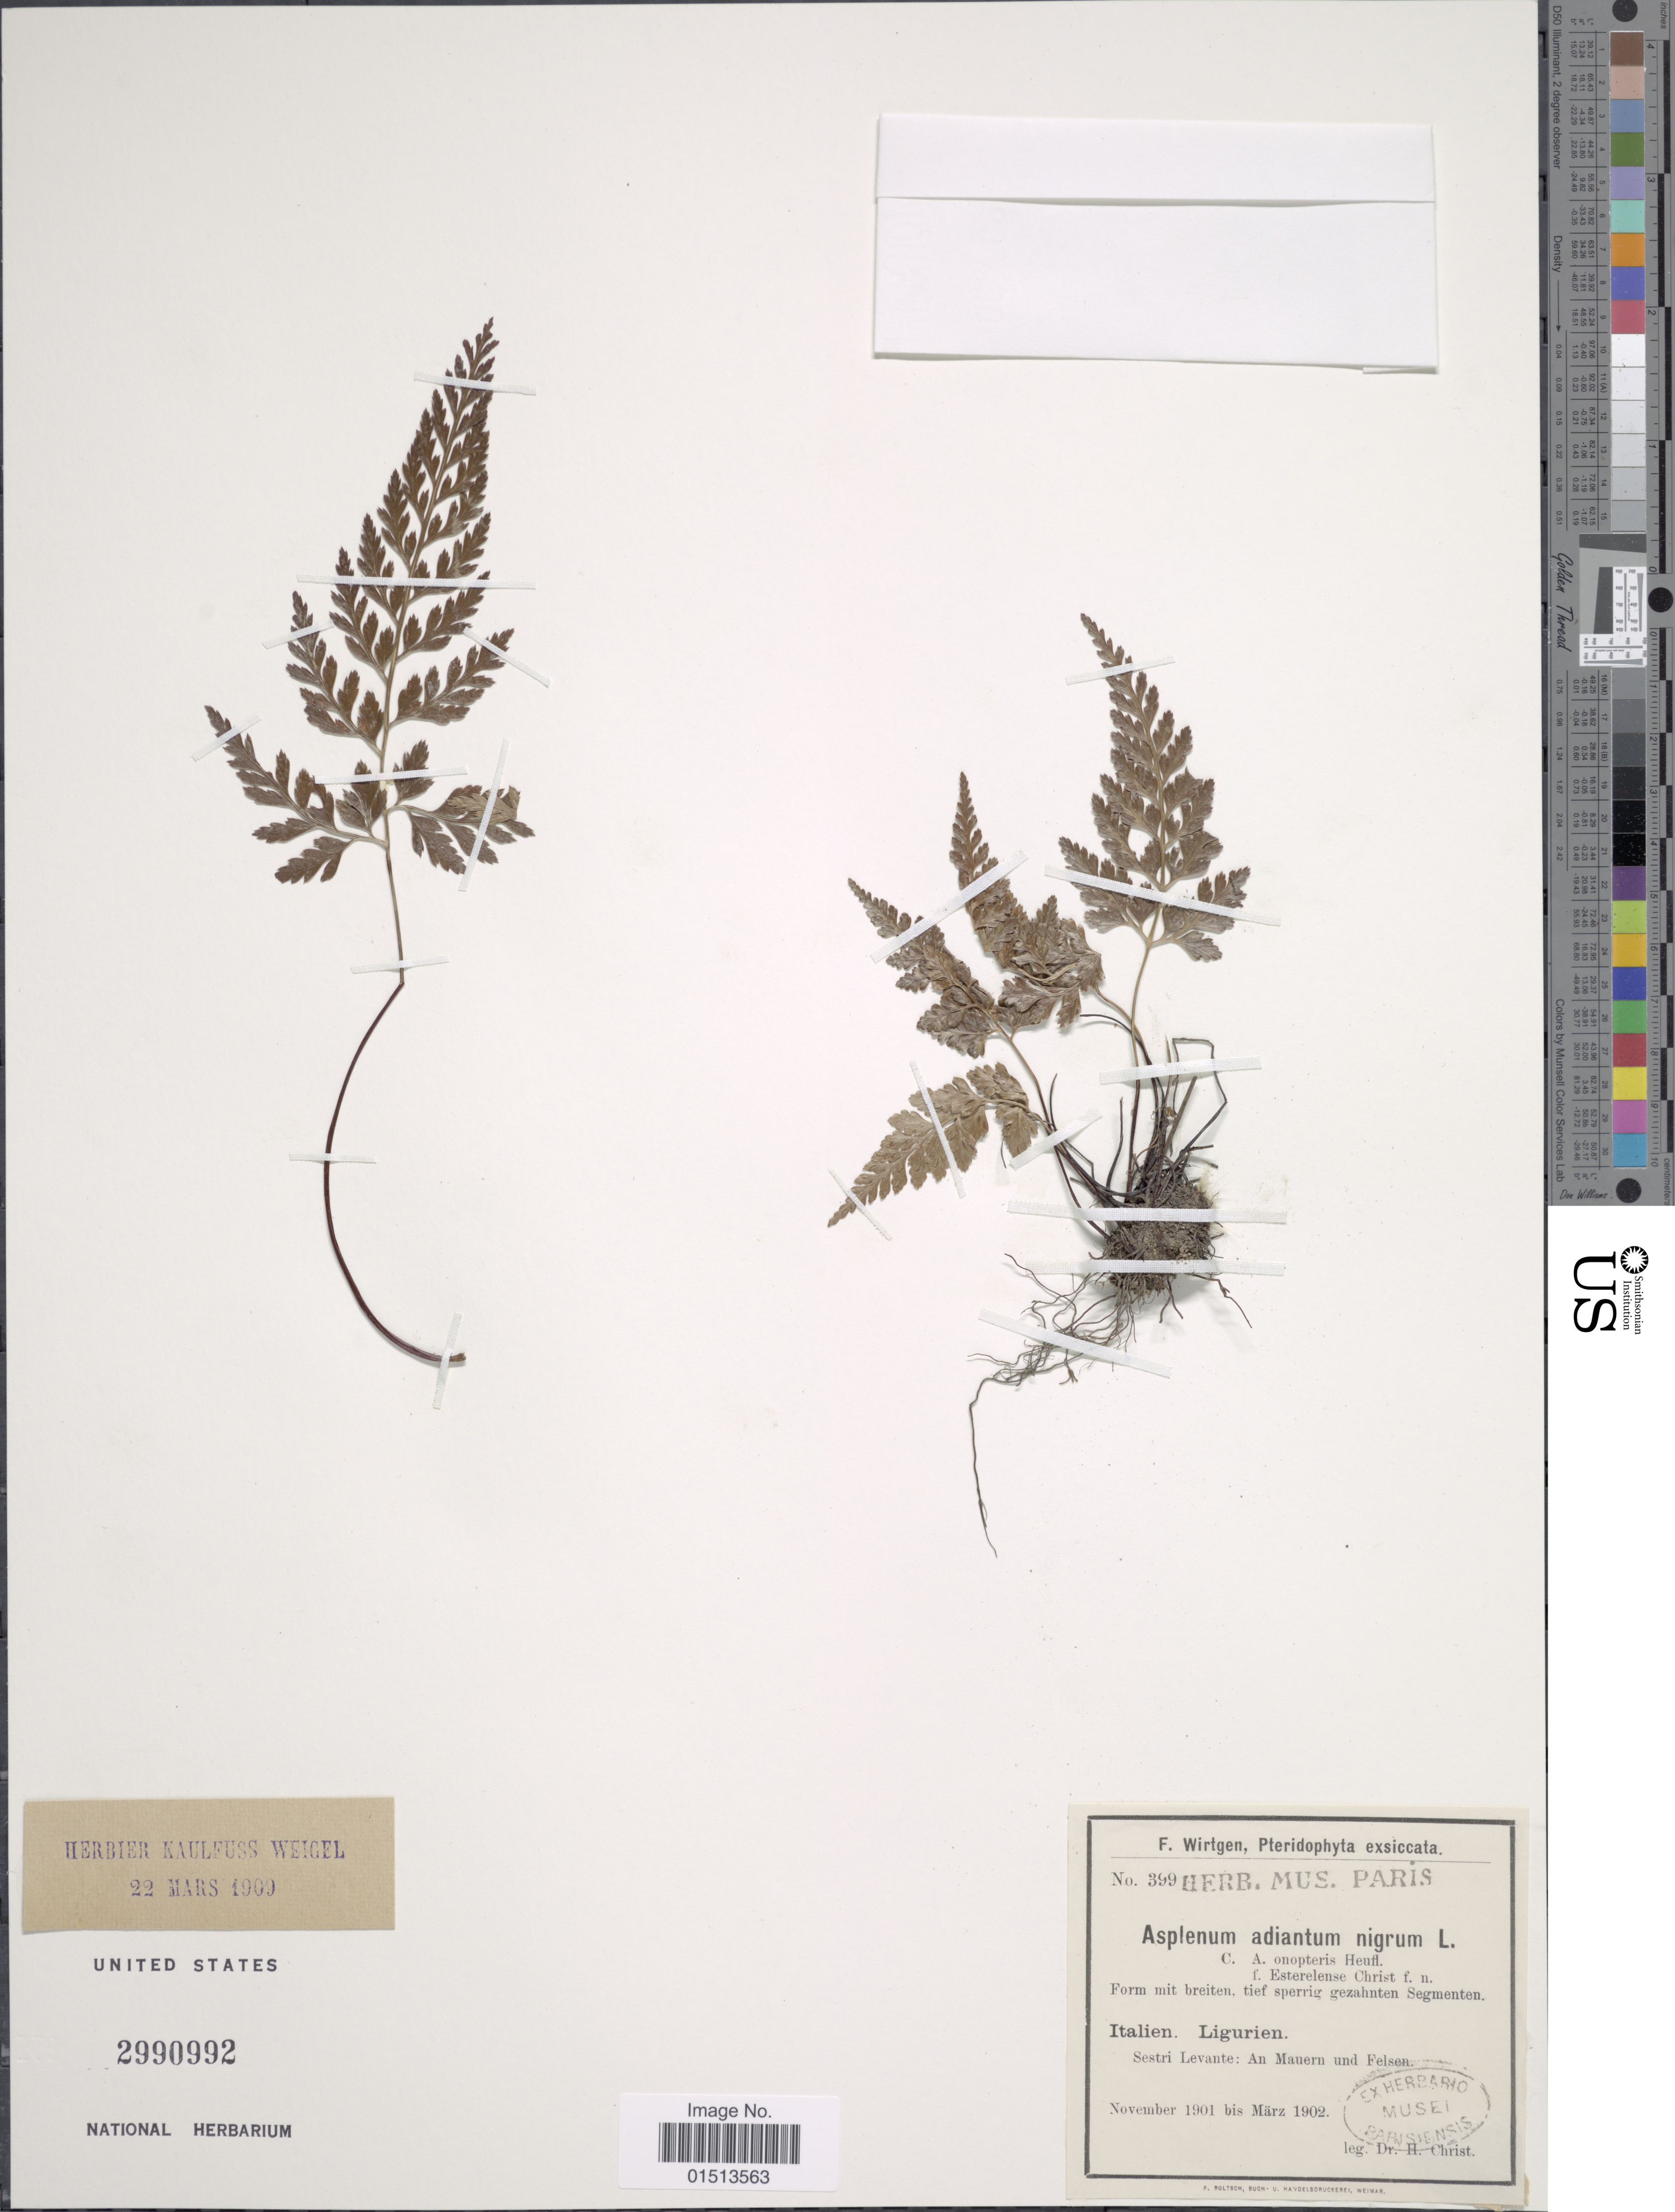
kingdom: Plantae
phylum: Tracheophyta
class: Polypodiopsida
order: Polypodiales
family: Aspleniaceae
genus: Asplenium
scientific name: Asplenium adiantum-nigrum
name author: L.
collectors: H. Christ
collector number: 399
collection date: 1901-11/1902-03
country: Italy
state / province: Liguria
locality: Ligurien, Sestri Levante: An Mauern und Felsen gemein.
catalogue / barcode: US 2990992